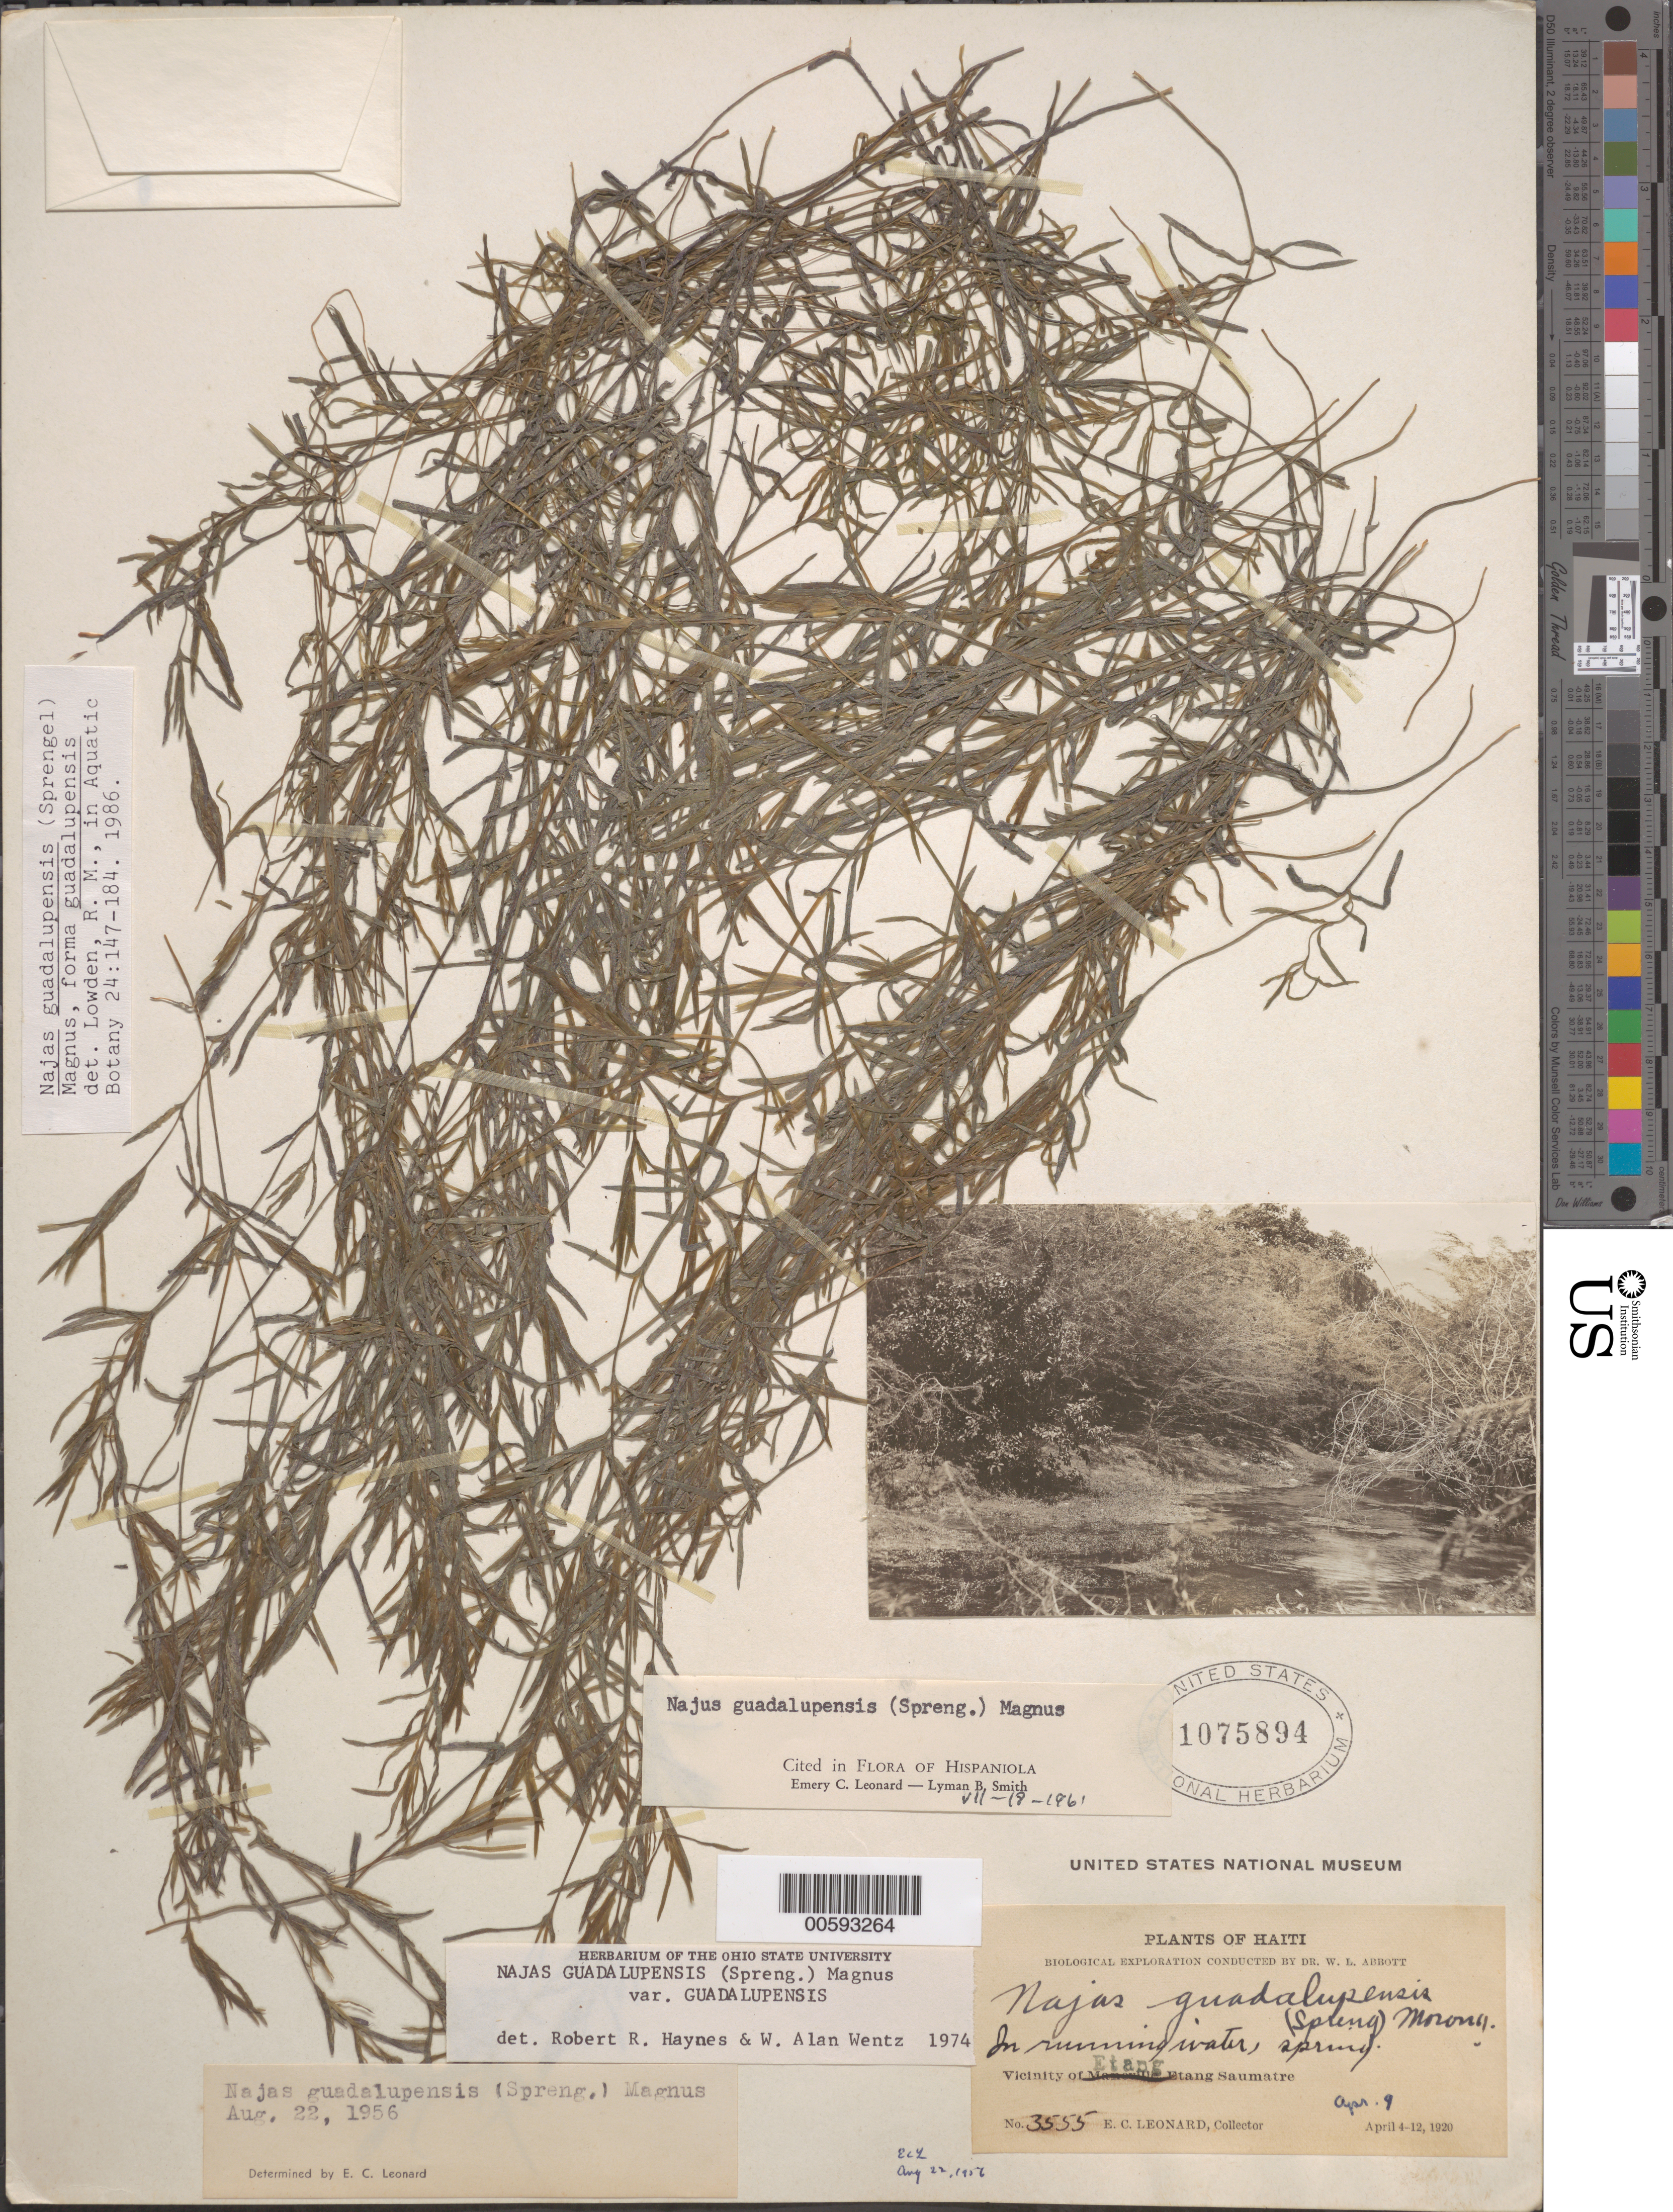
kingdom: Plantae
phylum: Tracheophyta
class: Liliopsida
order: Alismatales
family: Hydrocharitaceae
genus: Najas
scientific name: Najas guadalupensis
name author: (Spreng.) Magnus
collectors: E. C. Leonard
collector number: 3555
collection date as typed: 09 Apr 1920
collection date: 1920-04-09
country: Haiti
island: Hispaniola Island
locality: Etang Saumatre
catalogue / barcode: US 1075894